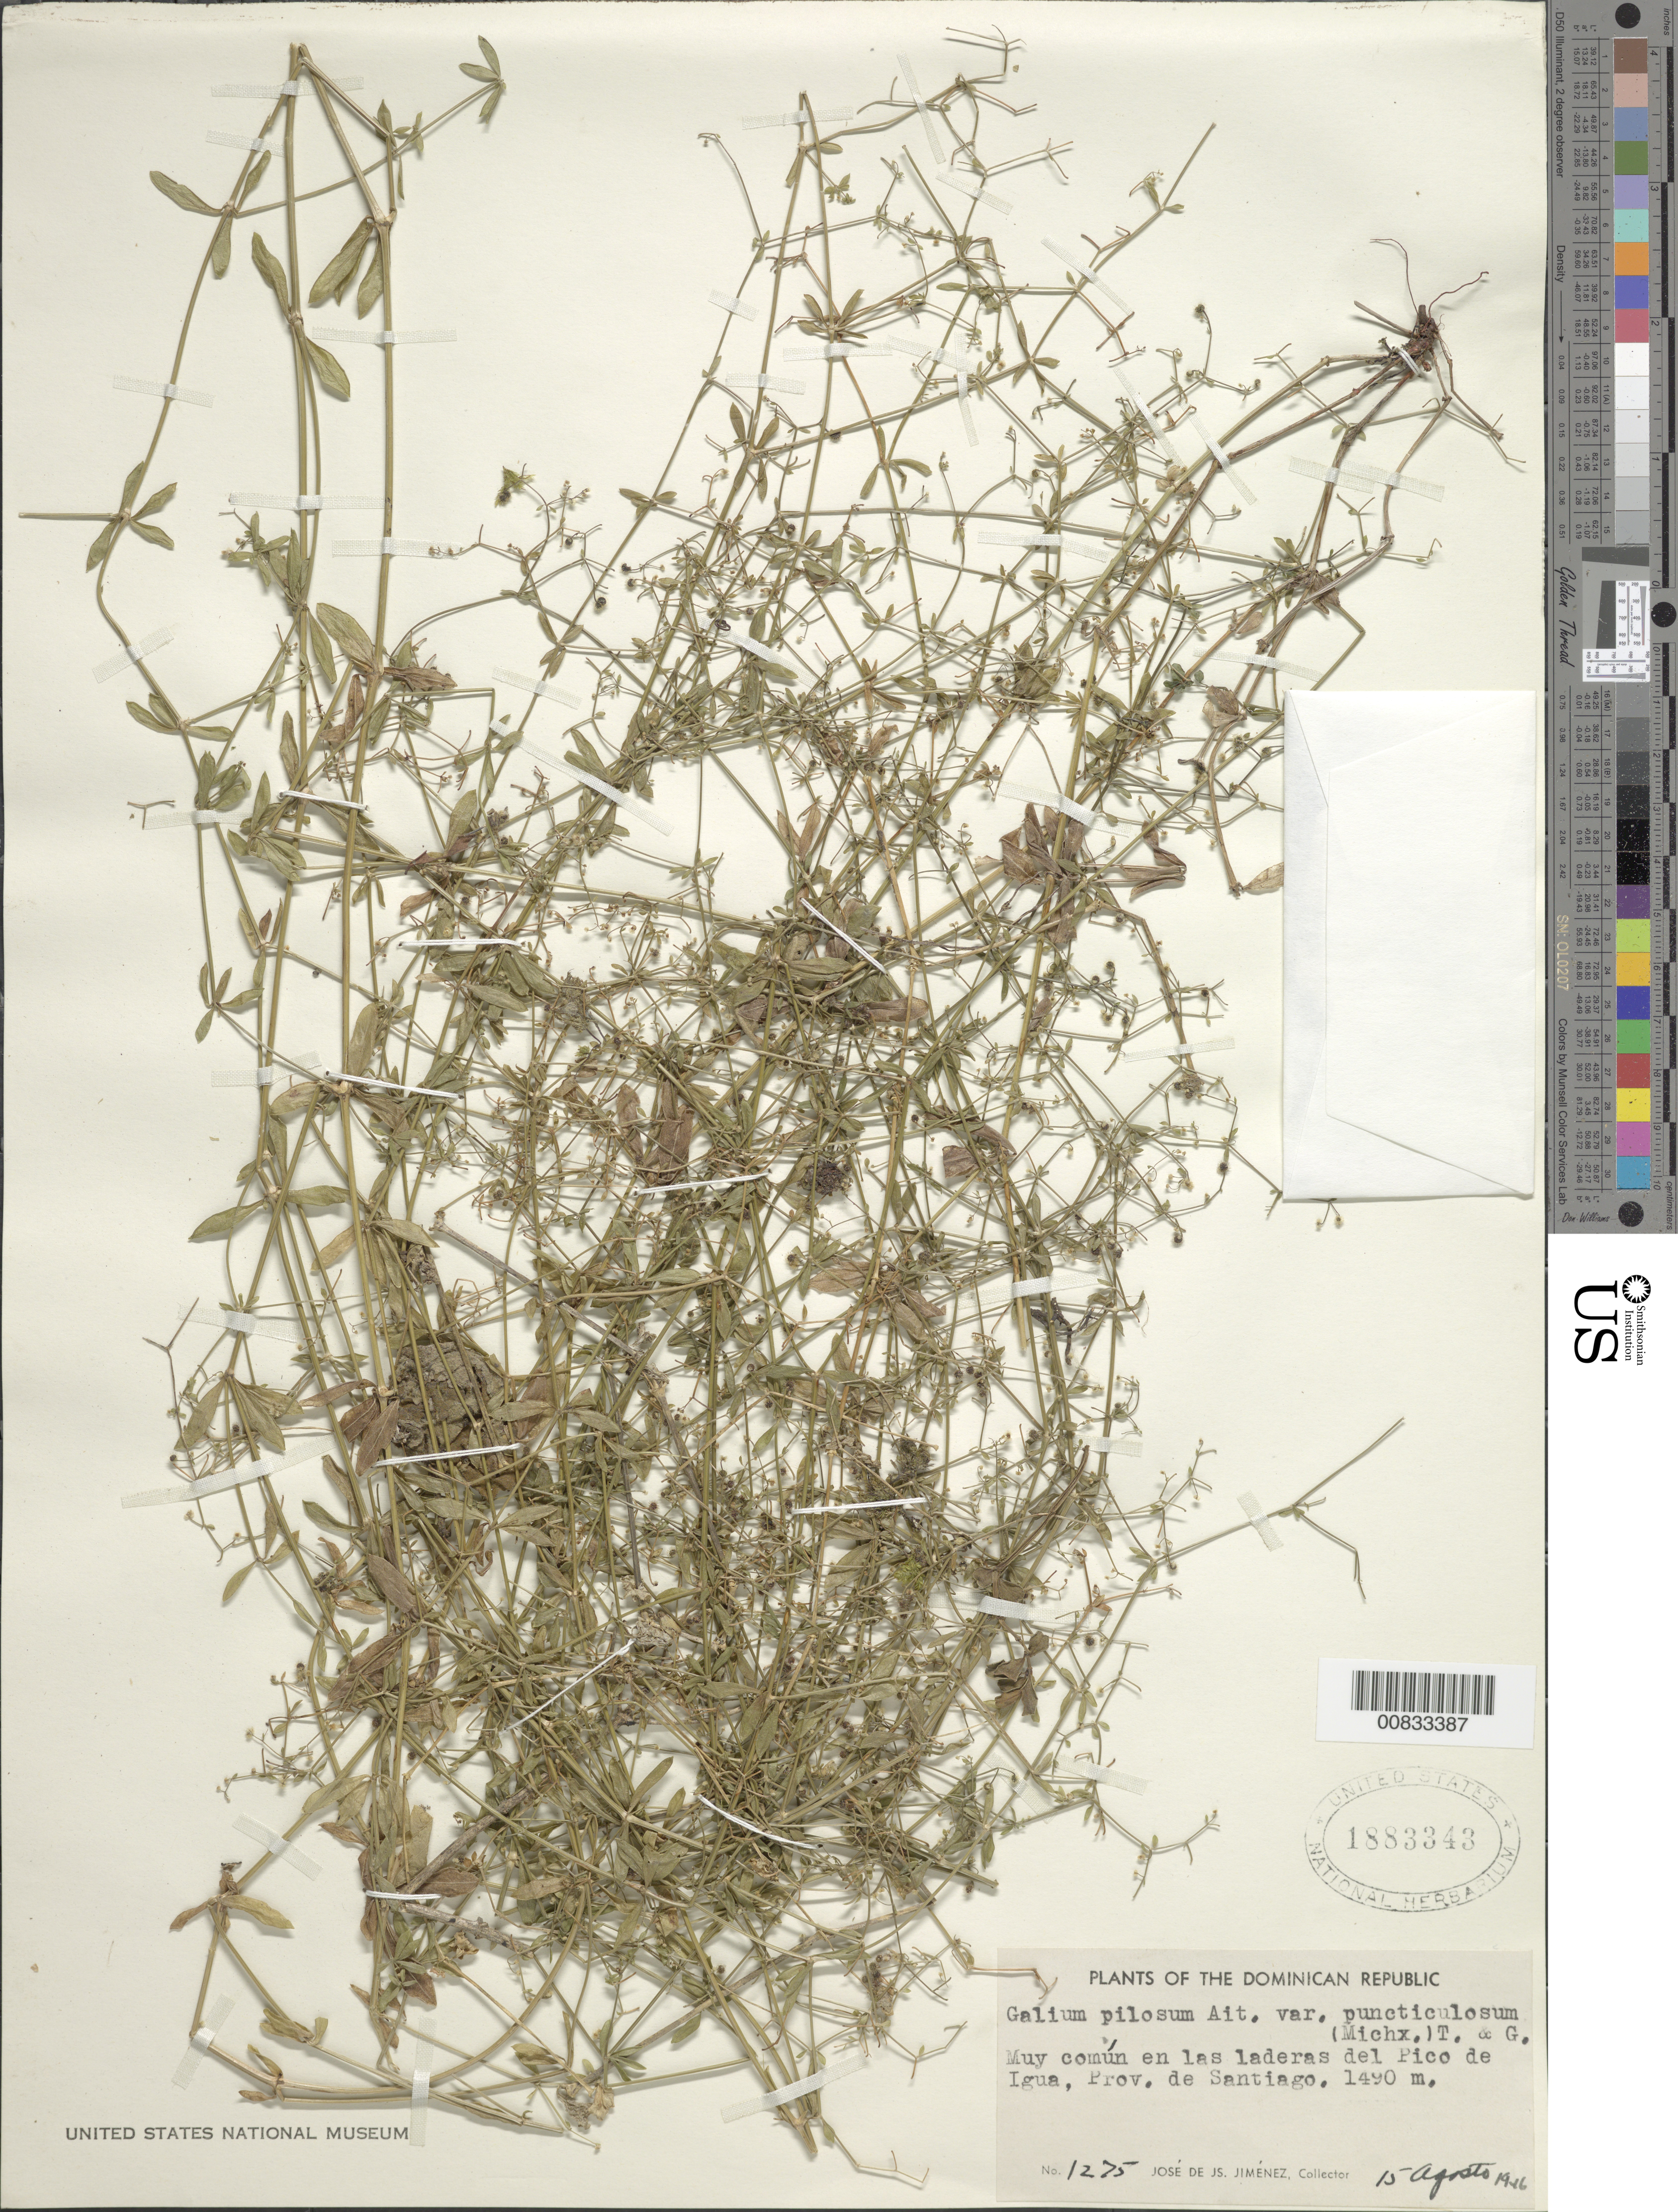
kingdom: Plantae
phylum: Tracheophyta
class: Magnoliopsida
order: Gentianales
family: Rubiaceae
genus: Galium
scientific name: Galium pilosum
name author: Aiton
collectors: J. J. Jiménez Almonte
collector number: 1275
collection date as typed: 15 Aug 1946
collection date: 1946-08-15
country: Dominican Republic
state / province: Santiago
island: Hispaniola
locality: Pico del Rubio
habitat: En las laderas del pico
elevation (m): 1490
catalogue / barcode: US 1883343